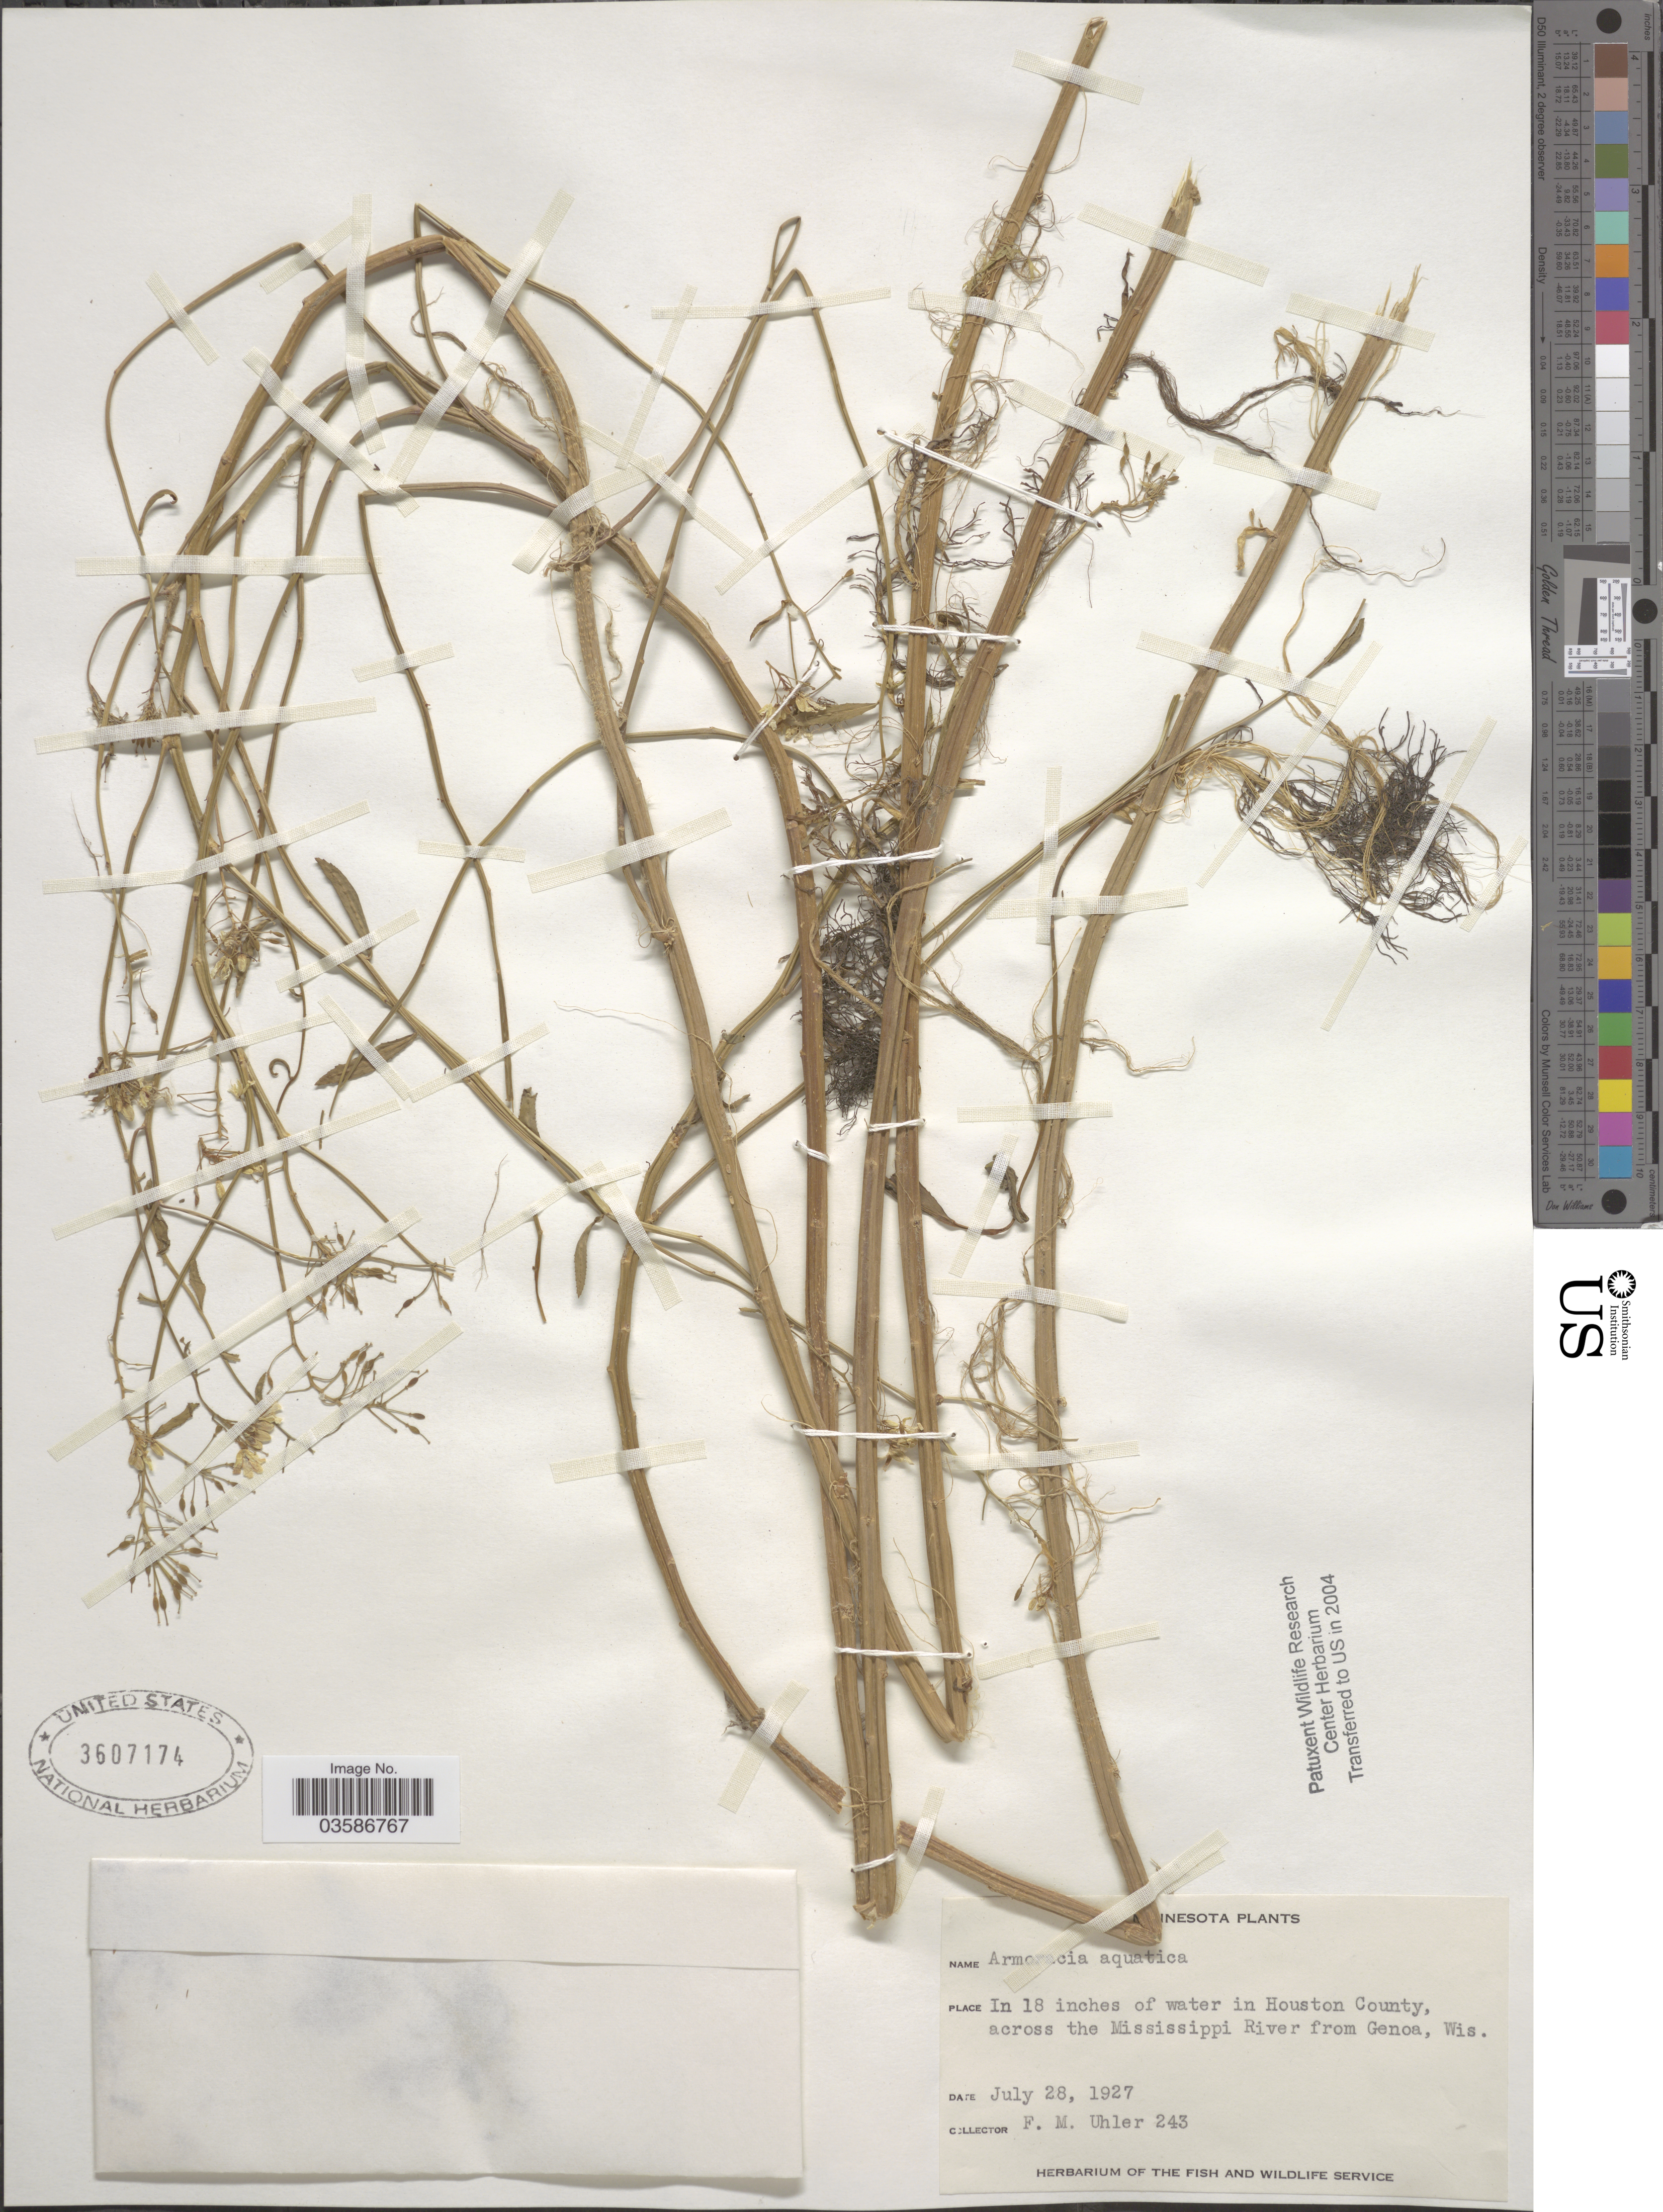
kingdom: Plantae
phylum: Tracheophyta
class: Magnoliopsida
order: Brassicales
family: Brassicaceae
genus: Rorippa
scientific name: Rorippa aquatica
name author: (Eaton) E.J. Palmer & Steyerm.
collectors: F. M. Uhler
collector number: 243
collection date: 1927-07-28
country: United States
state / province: Minnesota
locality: In 18 inches of water in Houston County, across the Mississippi River from Genoa, Wis.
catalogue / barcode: US 3607174